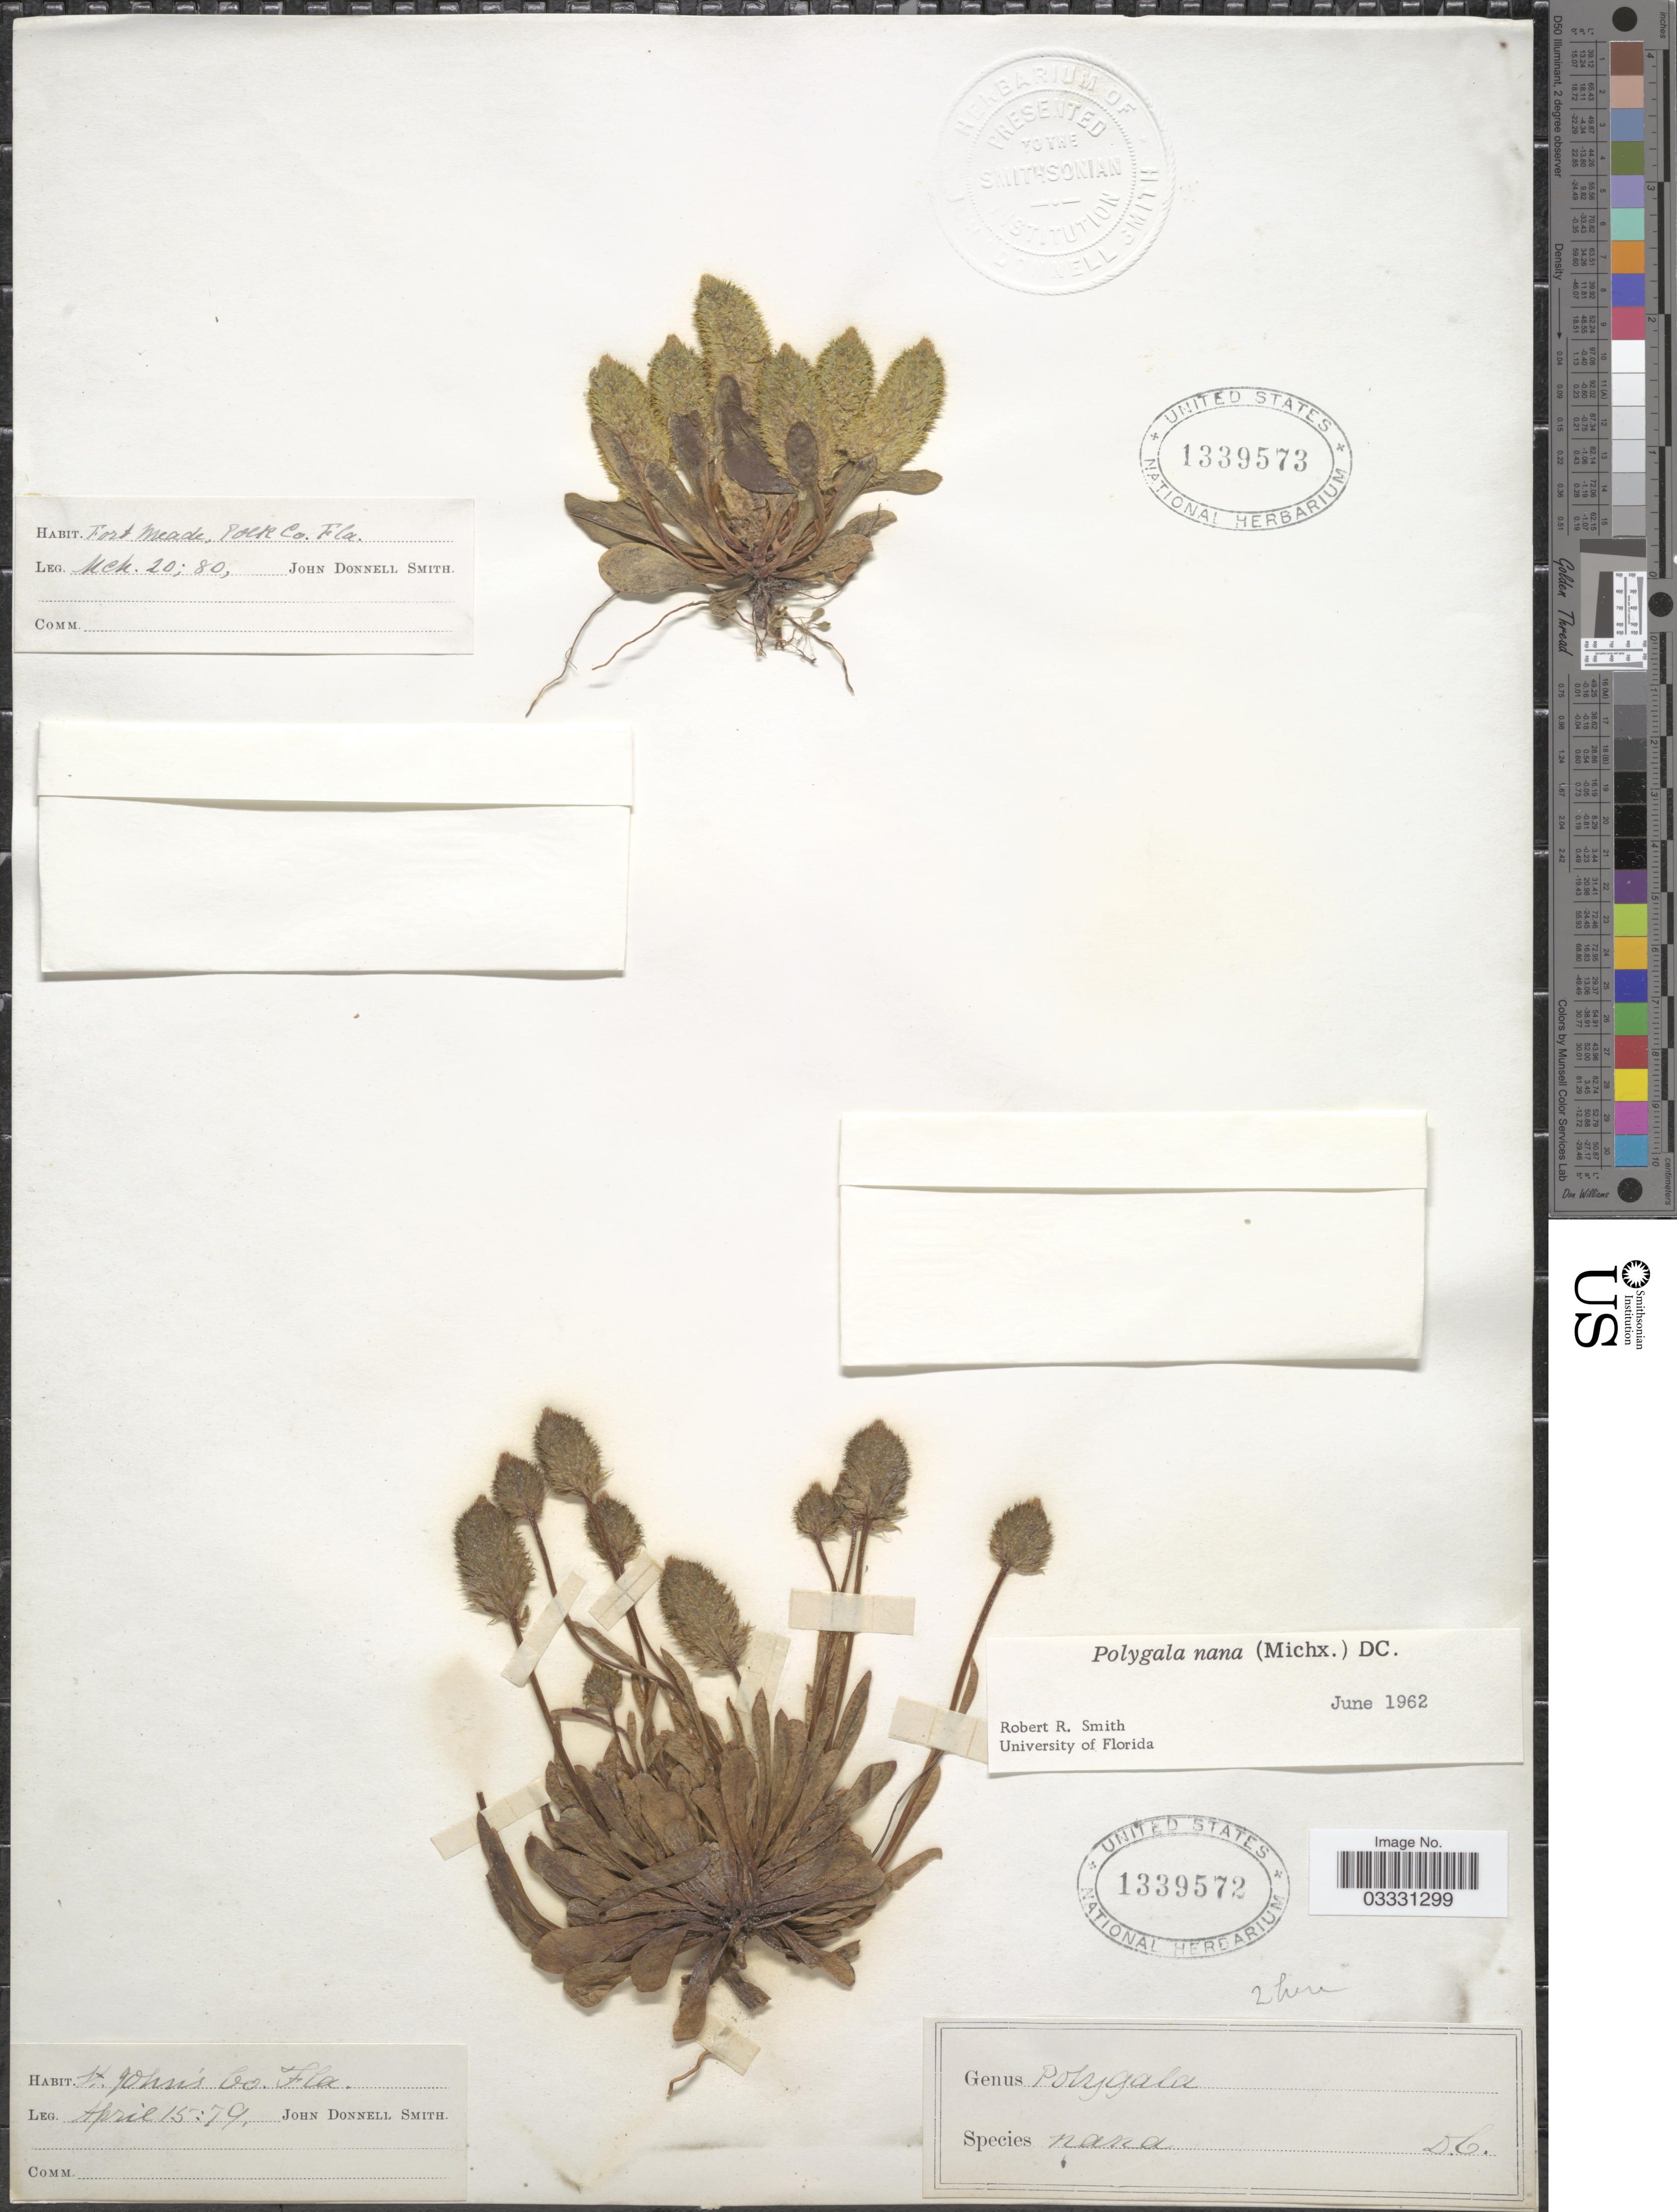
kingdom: Plantae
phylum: Tracheophyta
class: Magnoliopsida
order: Fabales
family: Polygalaceae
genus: Polygala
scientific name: Polygala nana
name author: (Michx.) DC.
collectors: J. Donnell Smith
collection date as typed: Transcribed d/m/y: 20/3/80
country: United States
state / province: Florida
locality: Fort Meade, Polk Co.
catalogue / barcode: US 1339573